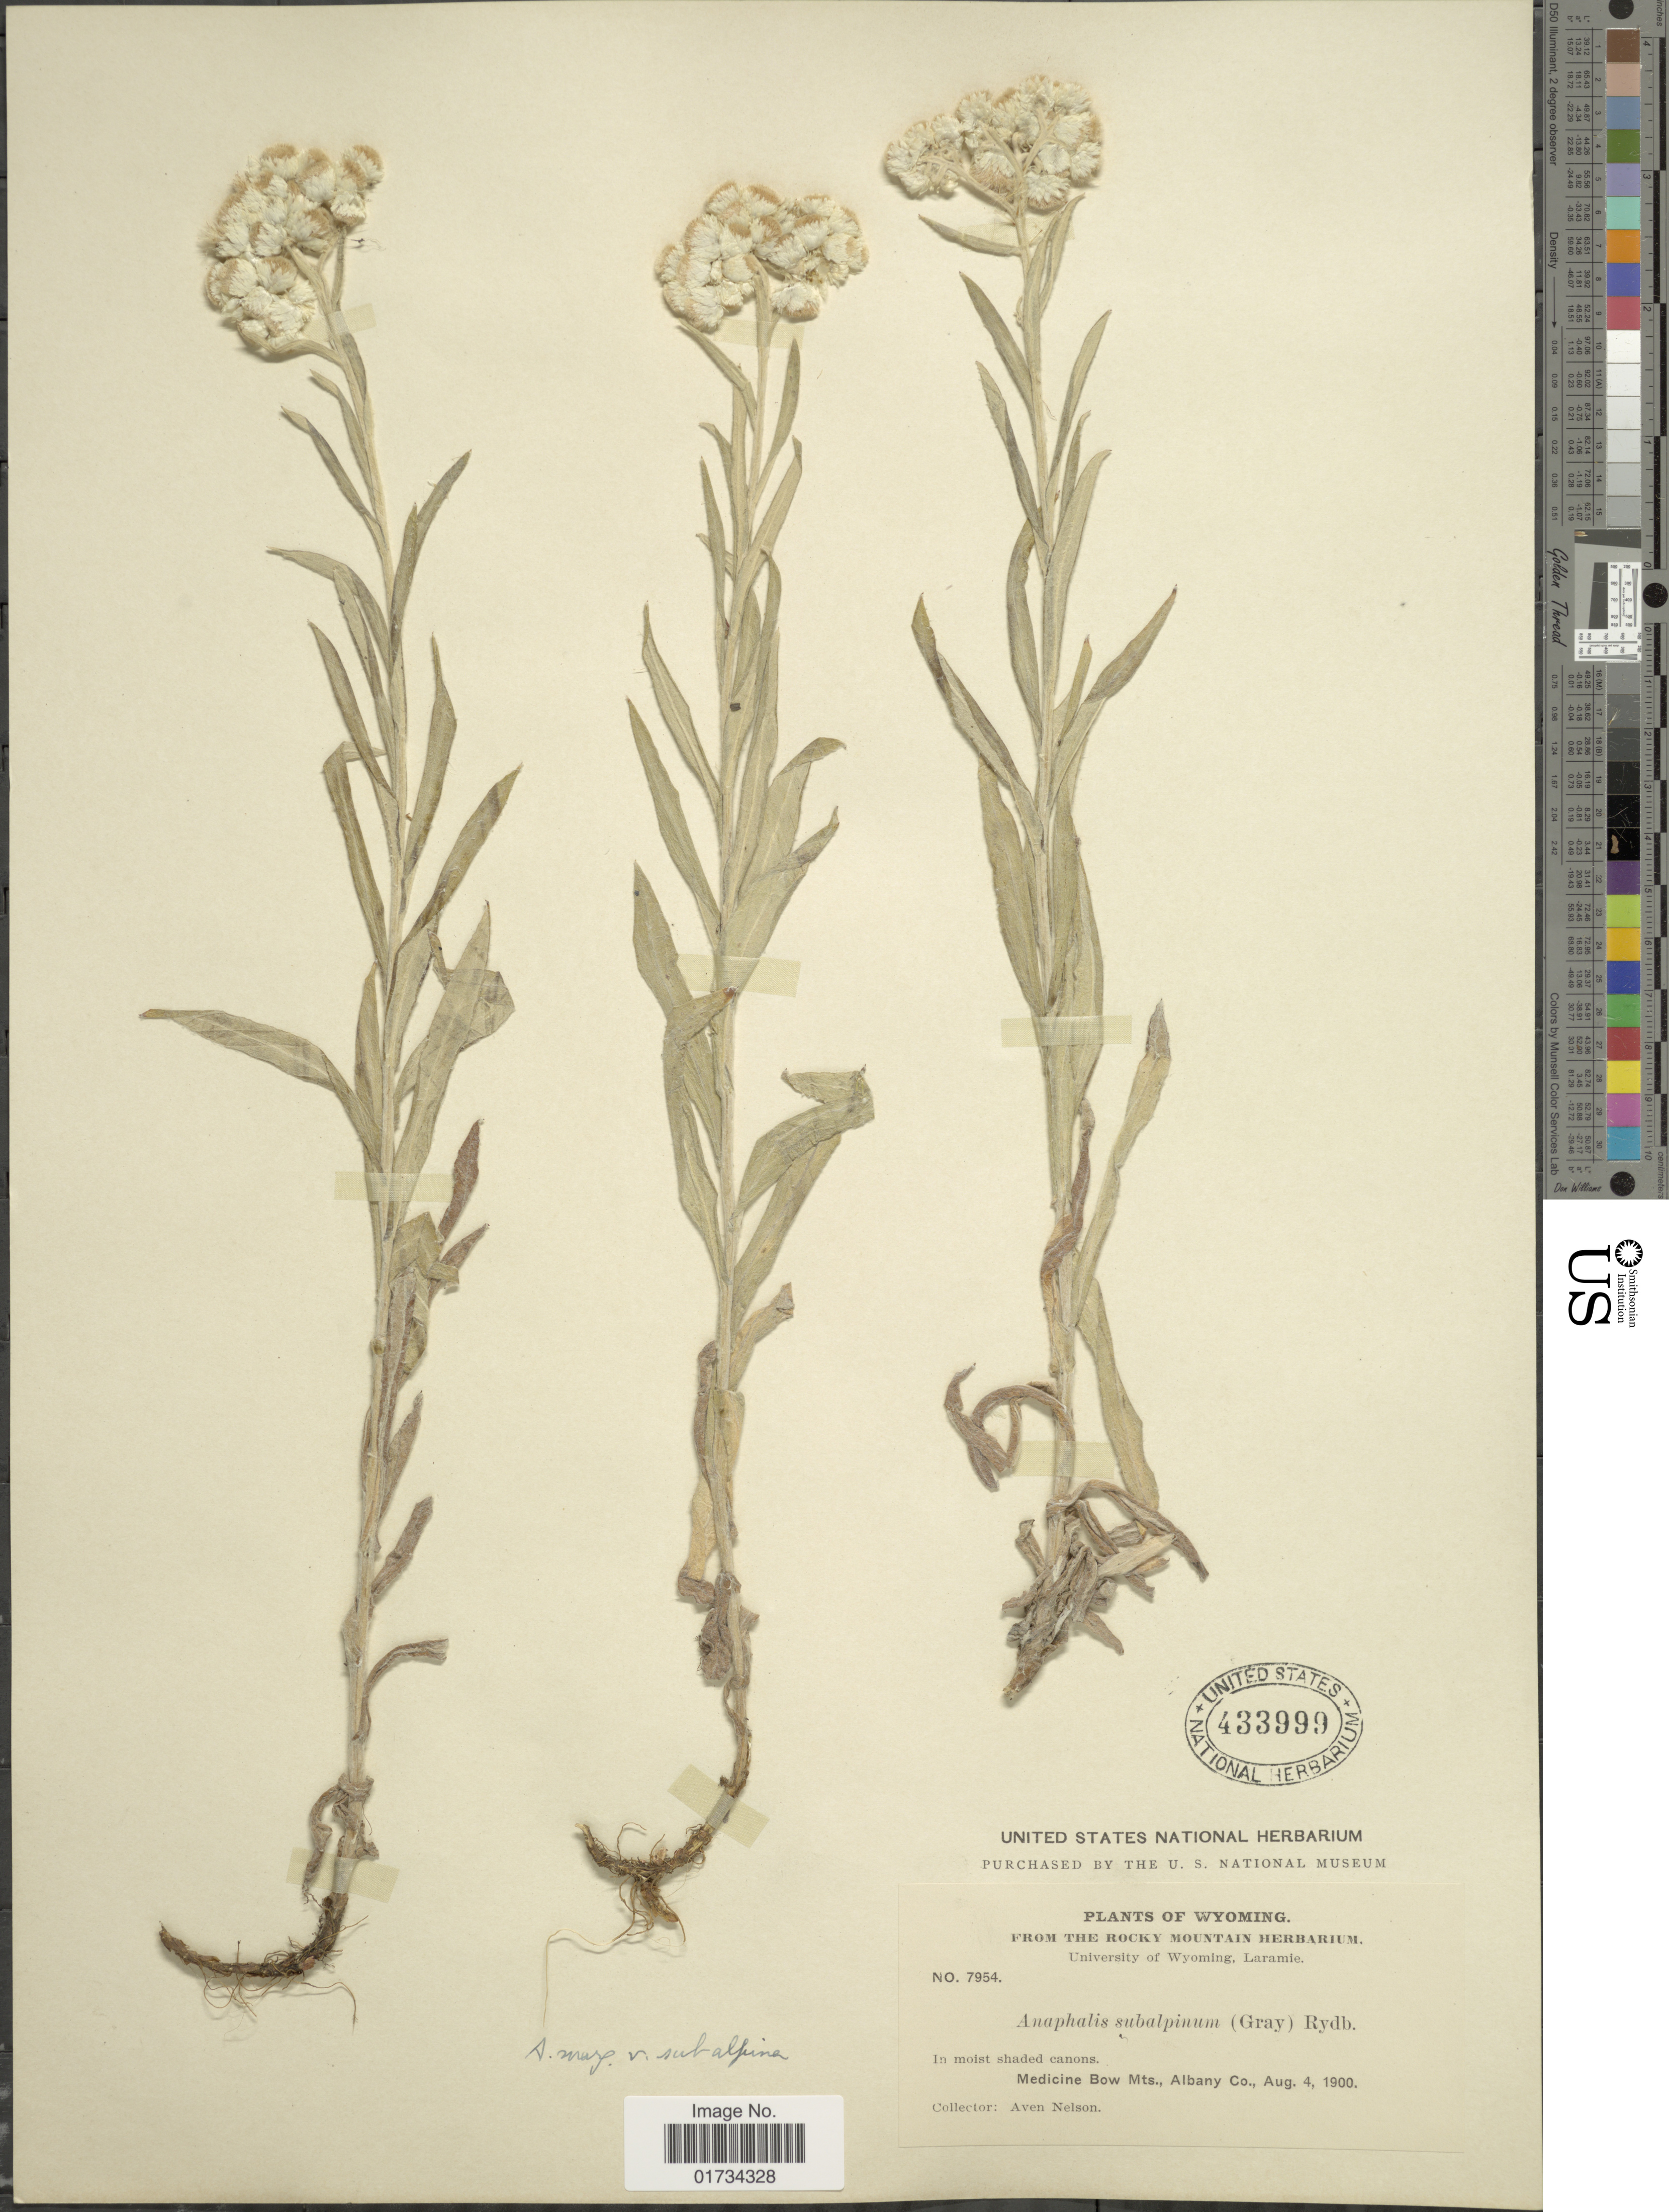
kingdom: Plantae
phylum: Tracheophyta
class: Magnoliopsida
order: Asterales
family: Asteraceae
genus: Anaphalis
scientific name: Anaphalis subalpina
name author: (A. Gray) Rydb.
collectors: A. Nelson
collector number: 7954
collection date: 1900-08-04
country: United States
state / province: Wyoming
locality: Wyoming. The Rocky Mountain. University of Wyoming, Laramie. Medicine Bow Mts., Albany Co.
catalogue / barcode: US 433999